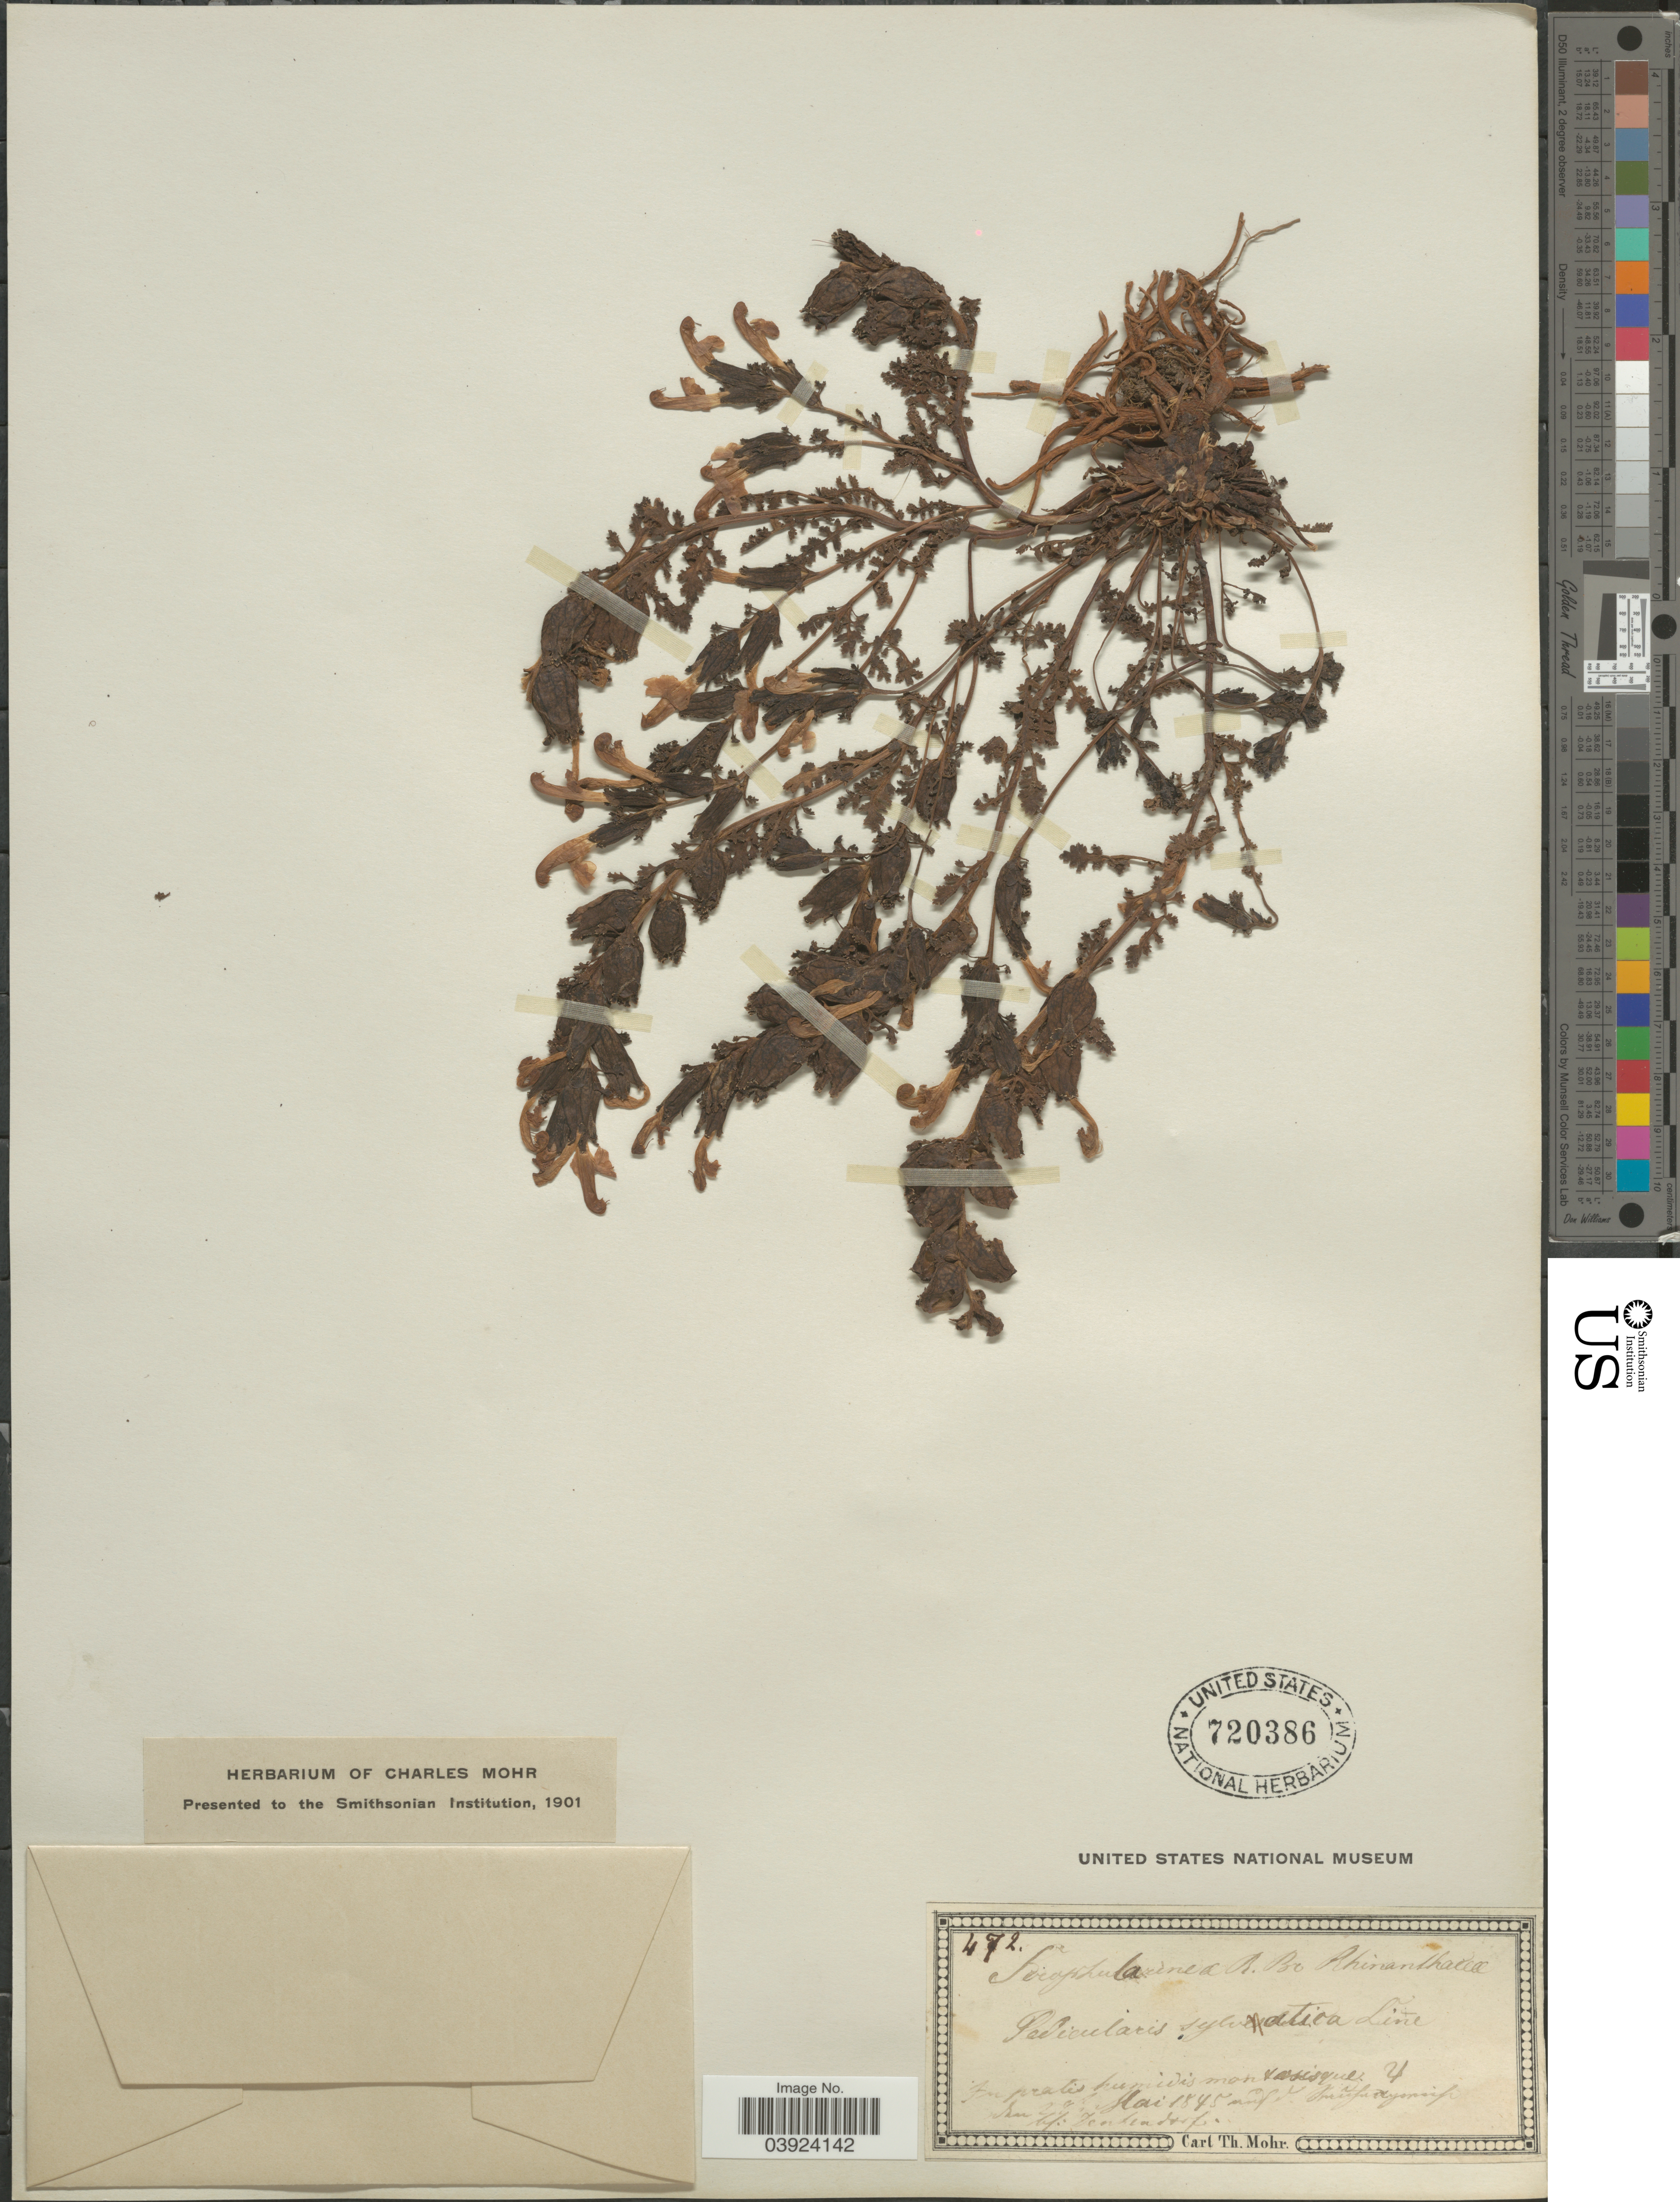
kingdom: Plantae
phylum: Tracheophyta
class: Magnoliopsida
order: Lamiales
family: Orobanchaceae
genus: Pedicularis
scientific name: Pedicularis sylvatica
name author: L.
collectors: Mohr, C. T. (herbarium)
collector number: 472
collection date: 1845-05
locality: In pratis humidis [illegible text].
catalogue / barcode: US 720386